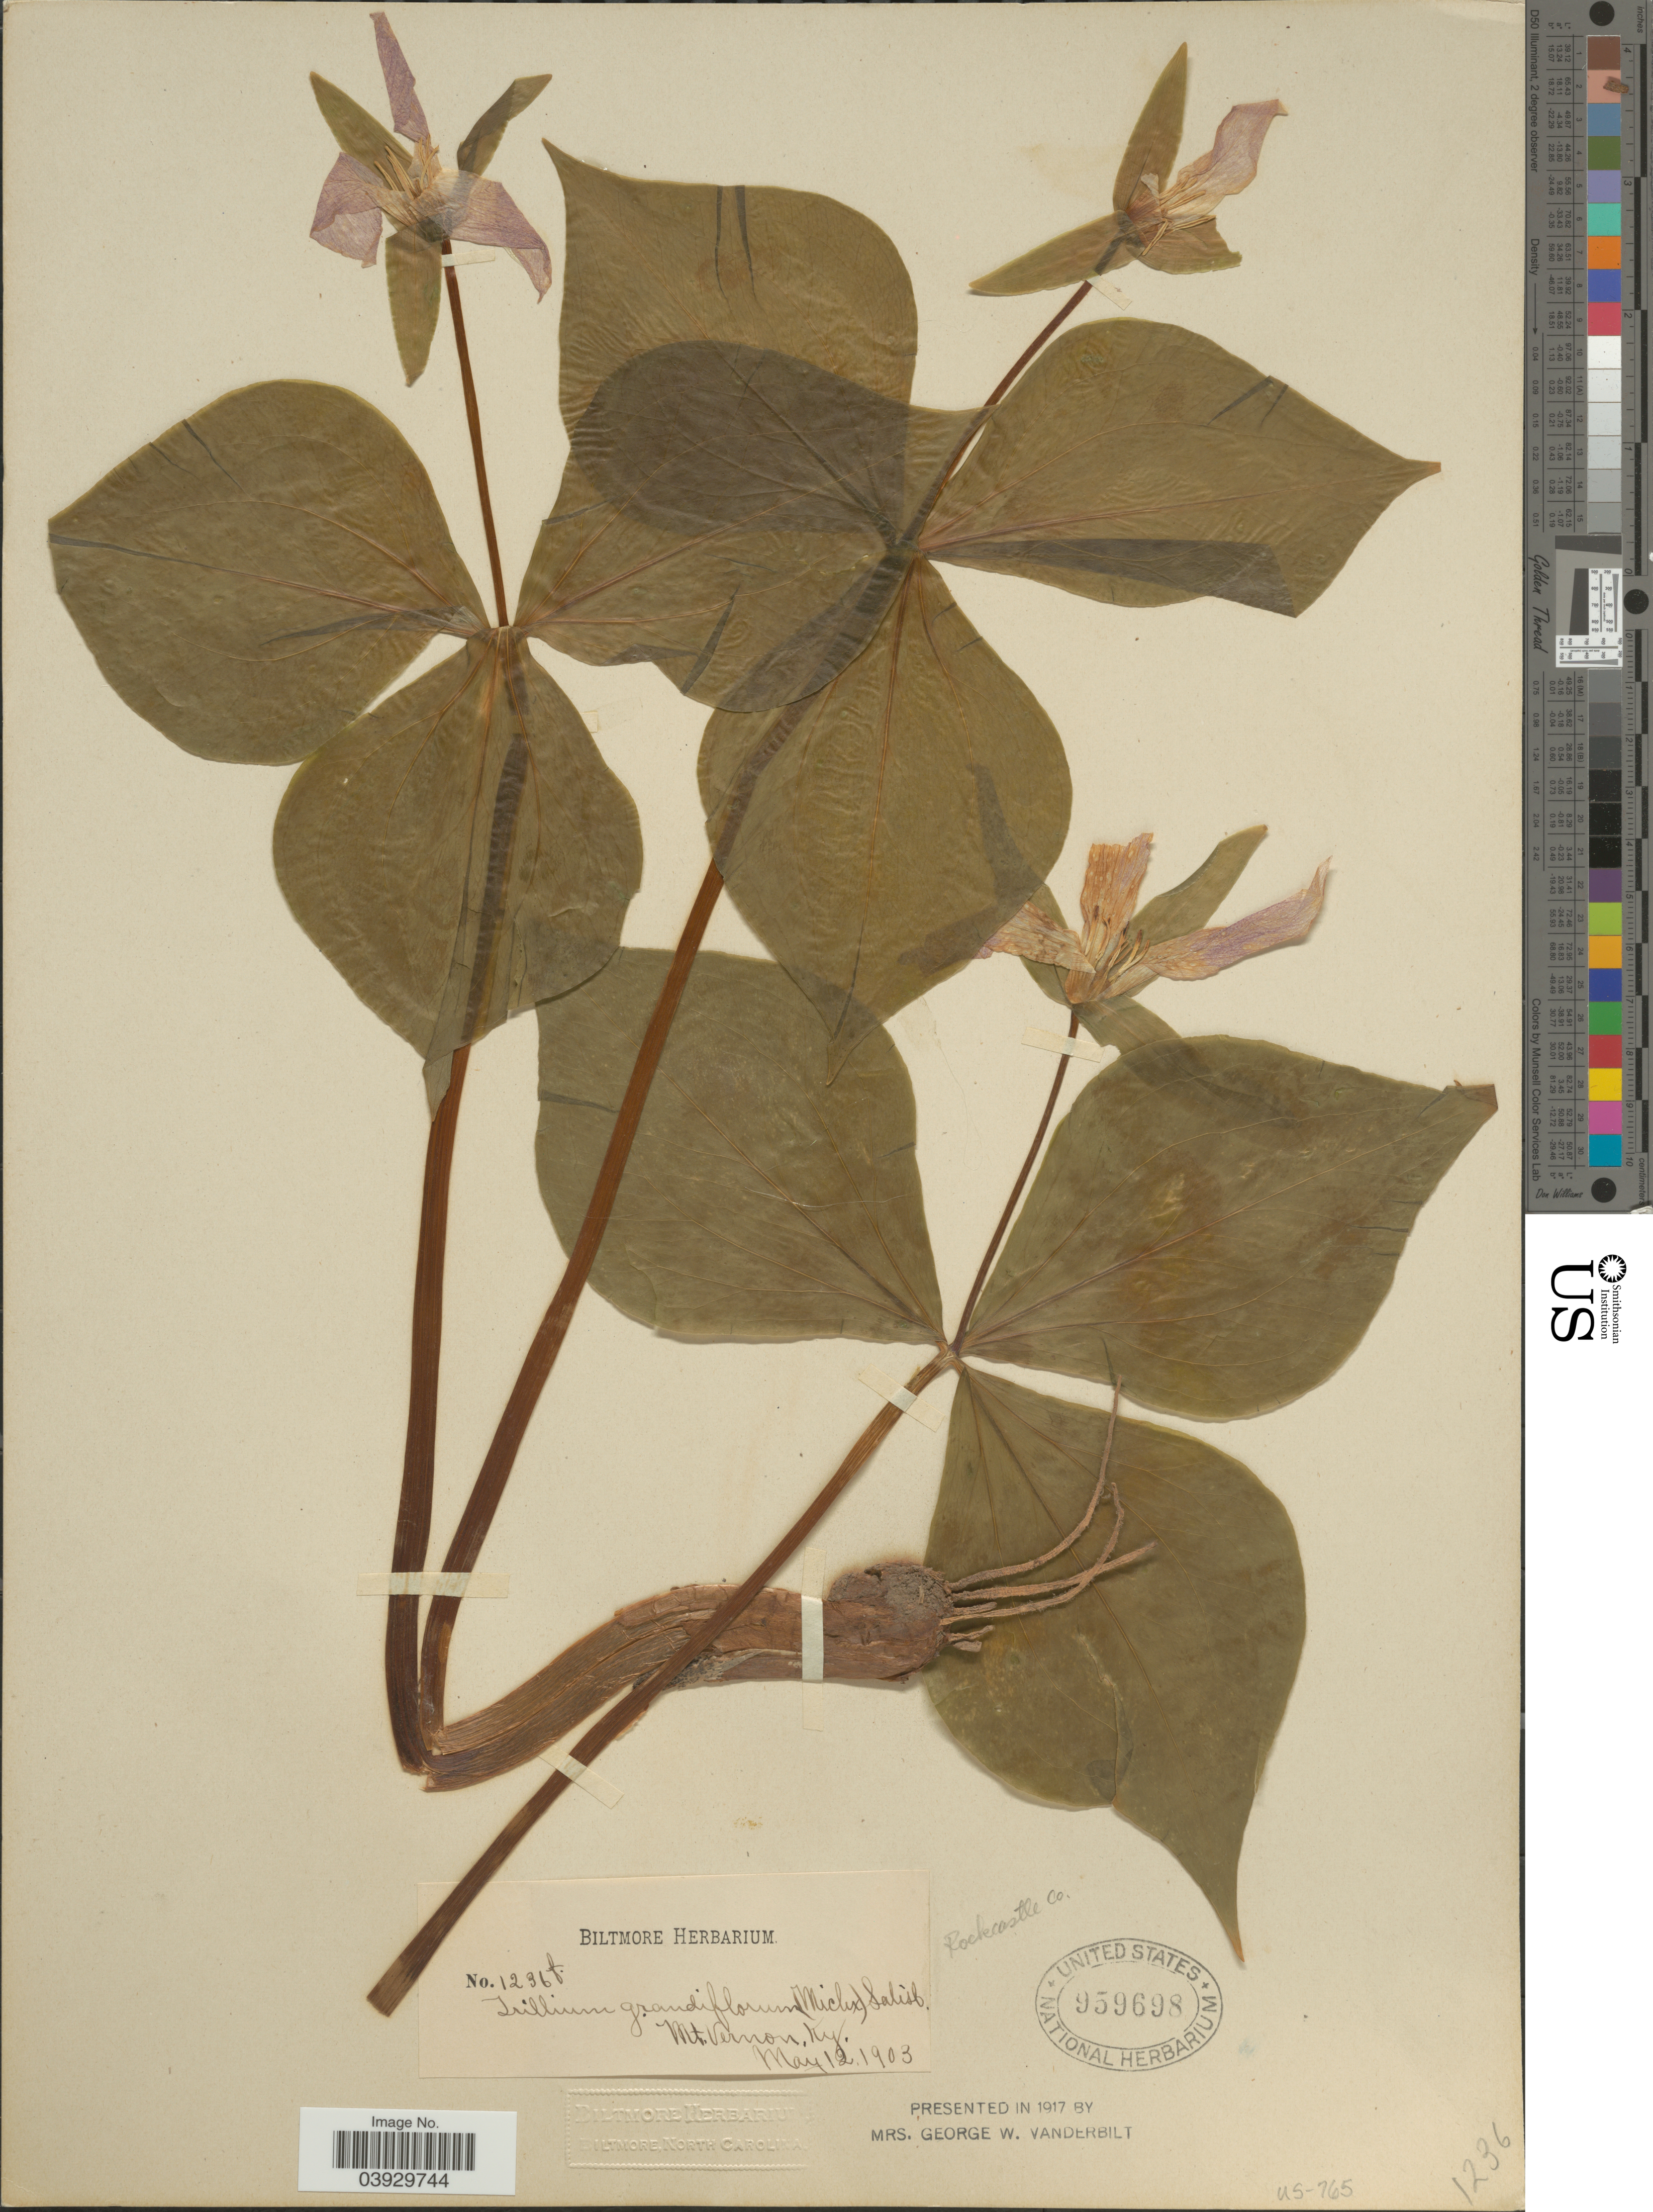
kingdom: Plantae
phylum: Tracheophyta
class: Liliopsida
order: Liliales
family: Melanthiaceae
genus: Trillium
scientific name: Trillium grandiflorum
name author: (Michx.) Salisb.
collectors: ex herb. Biltmore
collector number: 1236f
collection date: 1903-05-12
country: United States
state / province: Kentucky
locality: Mt. Vernon. Rockcastle Co.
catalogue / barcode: US 959698